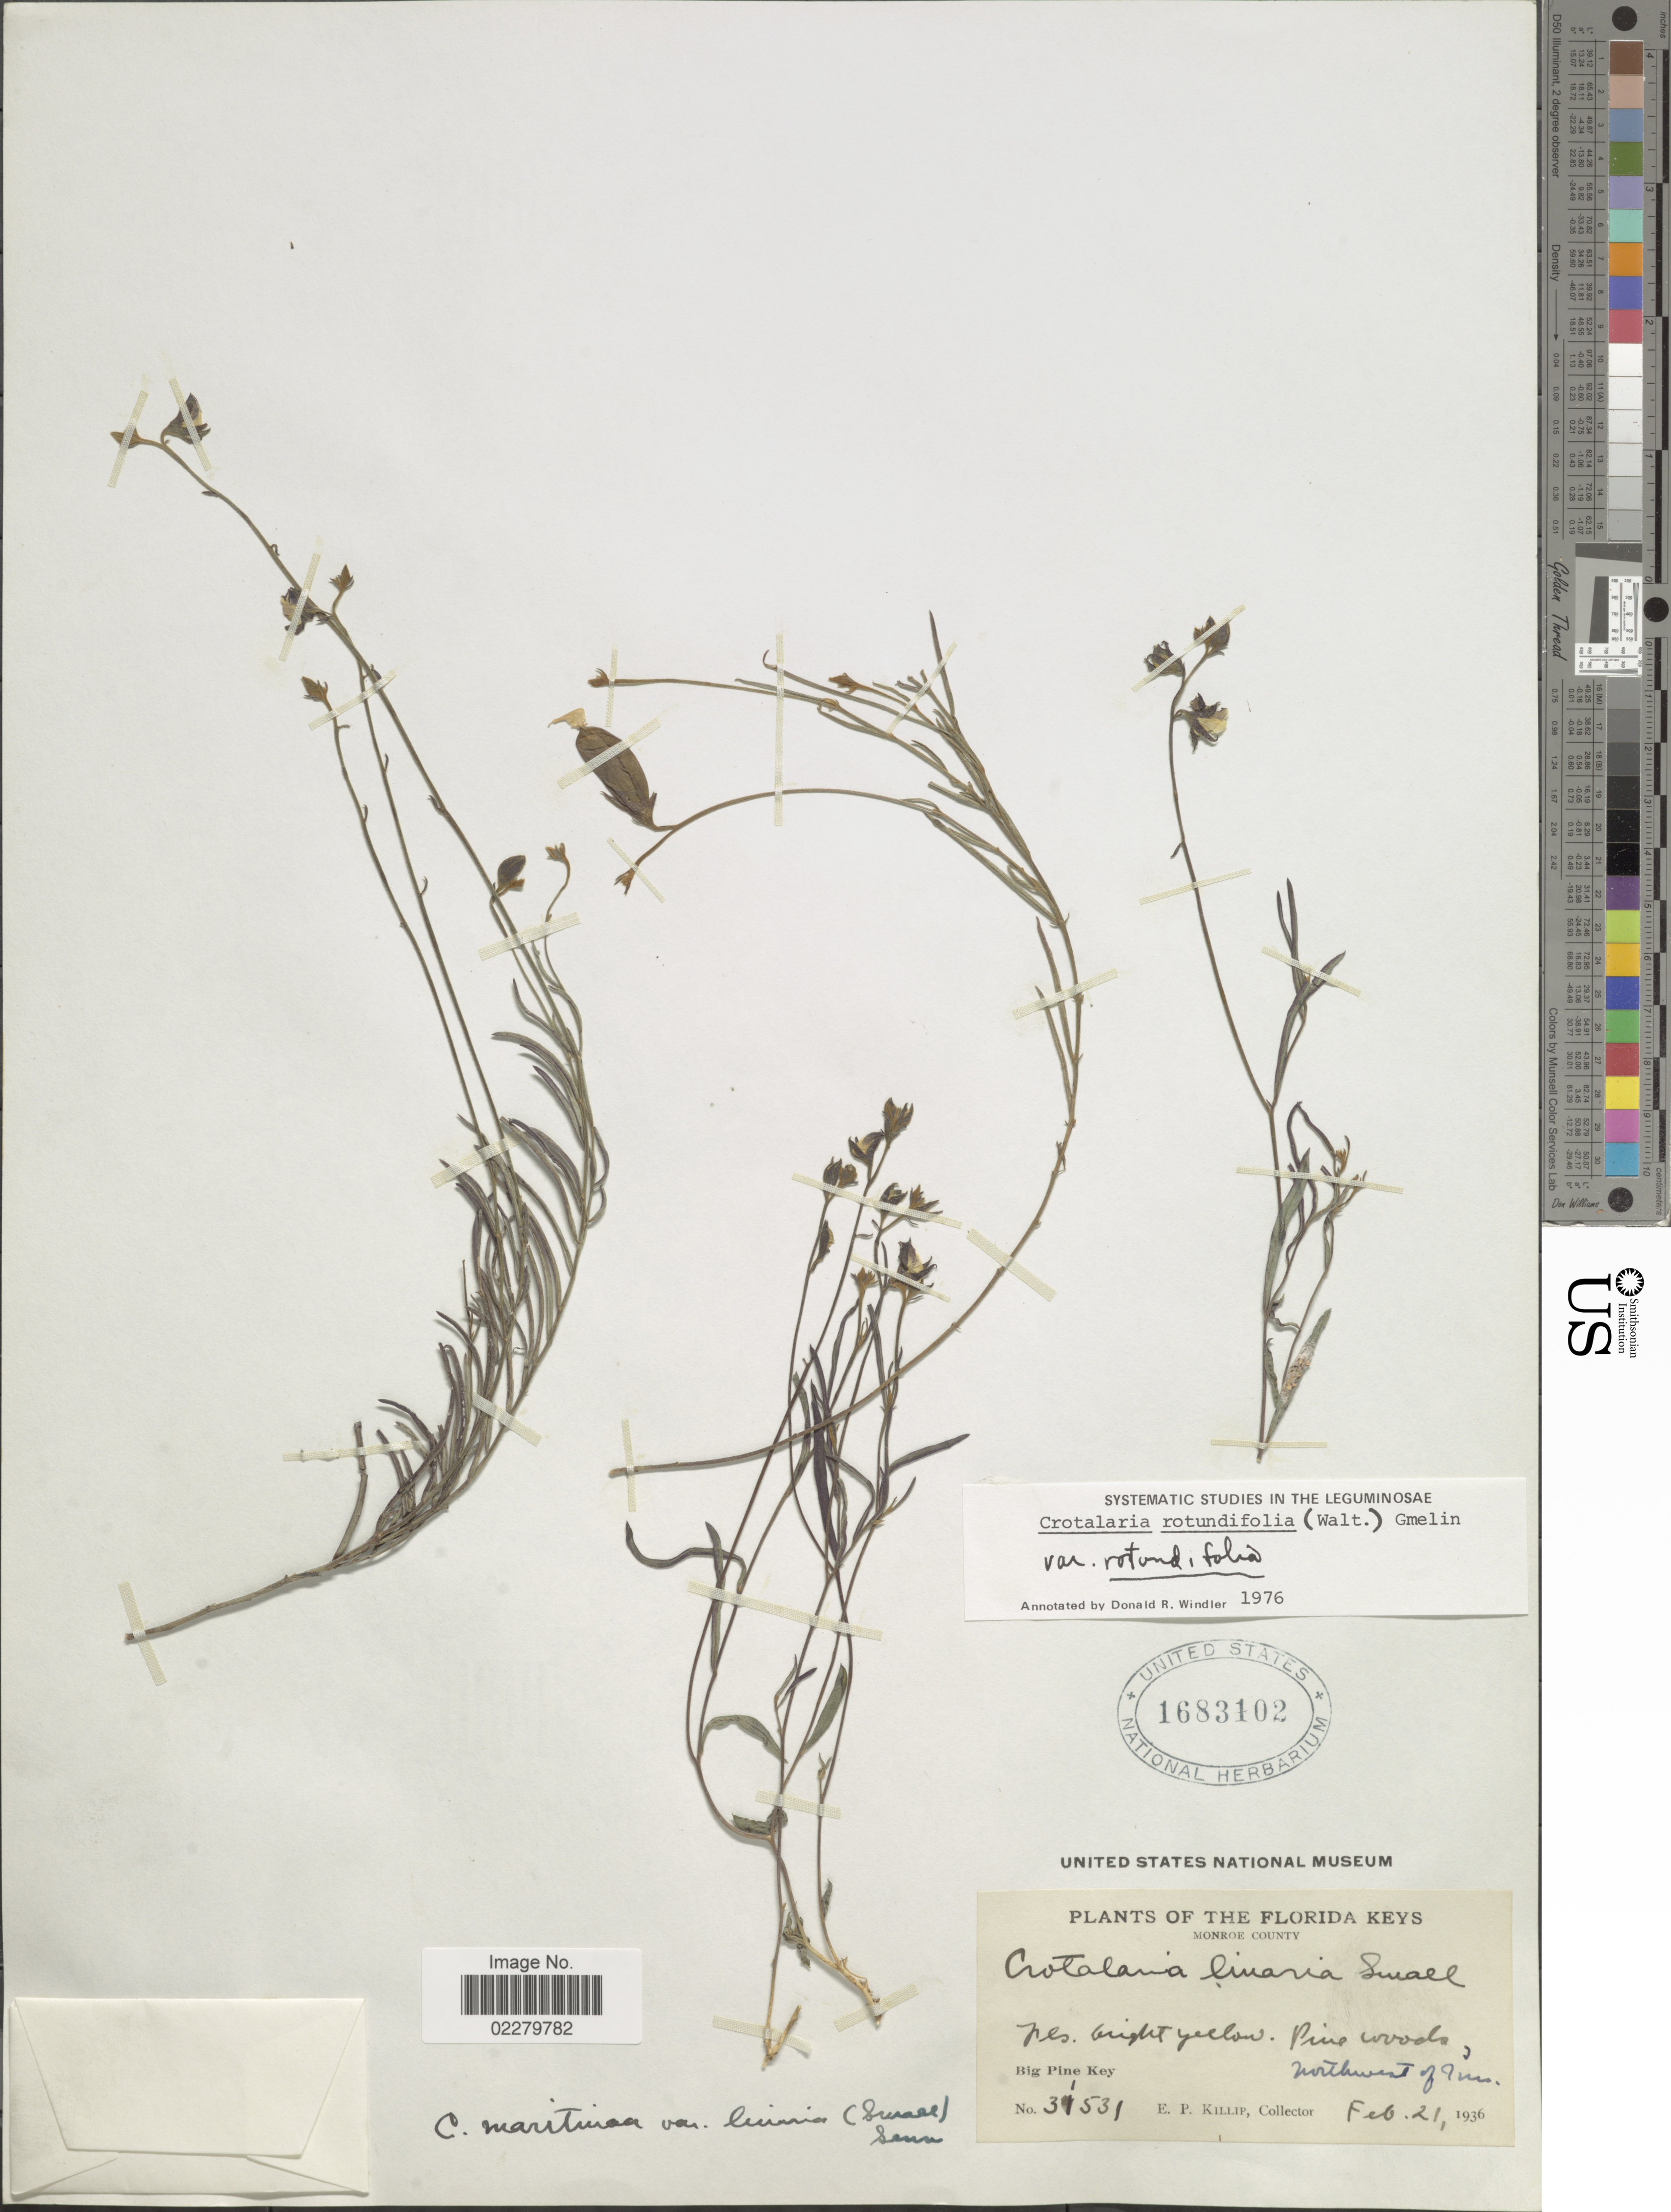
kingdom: Plantae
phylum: Tracheophyta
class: Magnoliopsida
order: Fabales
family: Fabaceae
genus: Crotalaria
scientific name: Crotalaria rotundifolia var. rotundifolia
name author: (Walter) J.F. Gmel.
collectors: E. P. Killip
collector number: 31531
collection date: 1936-02-21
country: United States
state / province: Florida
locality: Florida Keys. Monroe County. Big Pine Key. Northwest of Inn.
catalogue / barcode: US 1683102